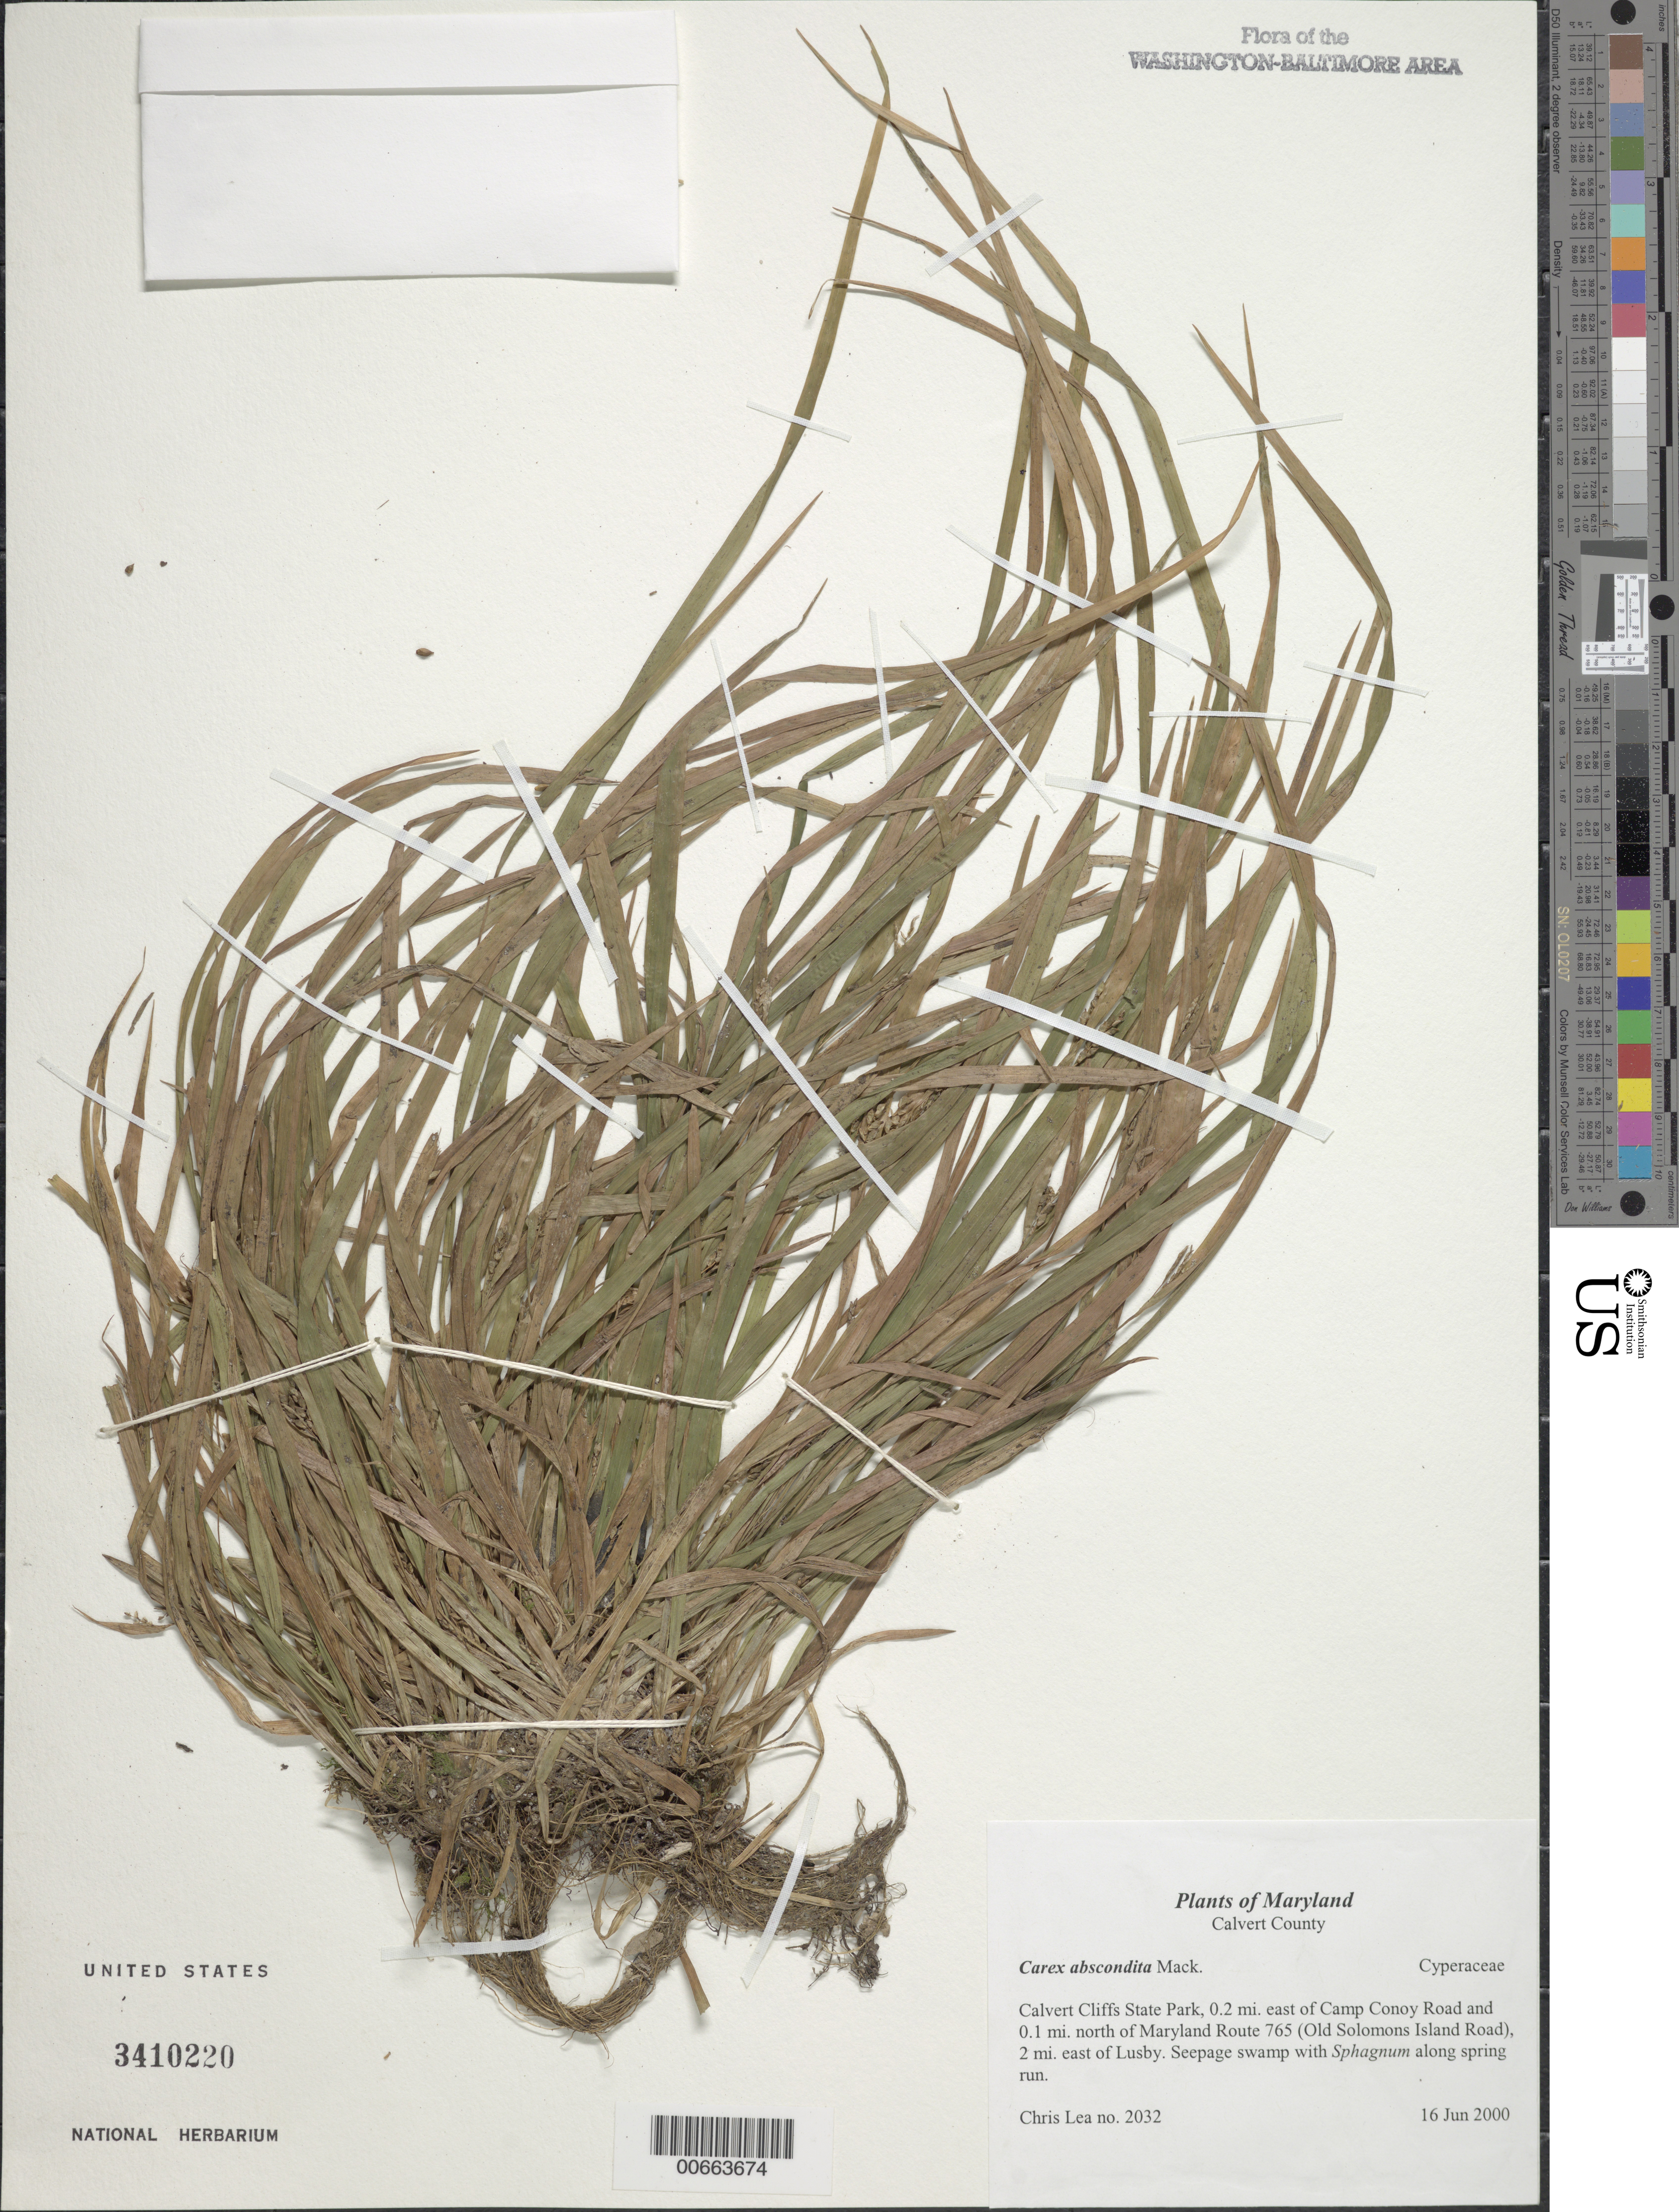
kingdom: Plantae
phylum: Tracheophyta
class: Liliopsida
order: Poales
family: Cyperaceae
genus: Carex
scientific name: Carex abscondita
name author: Mack.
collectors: C. Lea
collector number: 2032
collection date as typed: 16 Jun 2000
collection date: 2000-06-16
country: United States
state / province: Maryland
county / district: Calvert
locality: Calvert Cliffs State Park, 0.2 mi. east of Camp Conoy Road and 0.1 mi. north of Maryland Route 765 (Old Solomons Island Road), 2 mi. east of Lusby.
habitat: Seepage swamp with Sphagnum along spring run.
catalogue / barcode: US 3410220